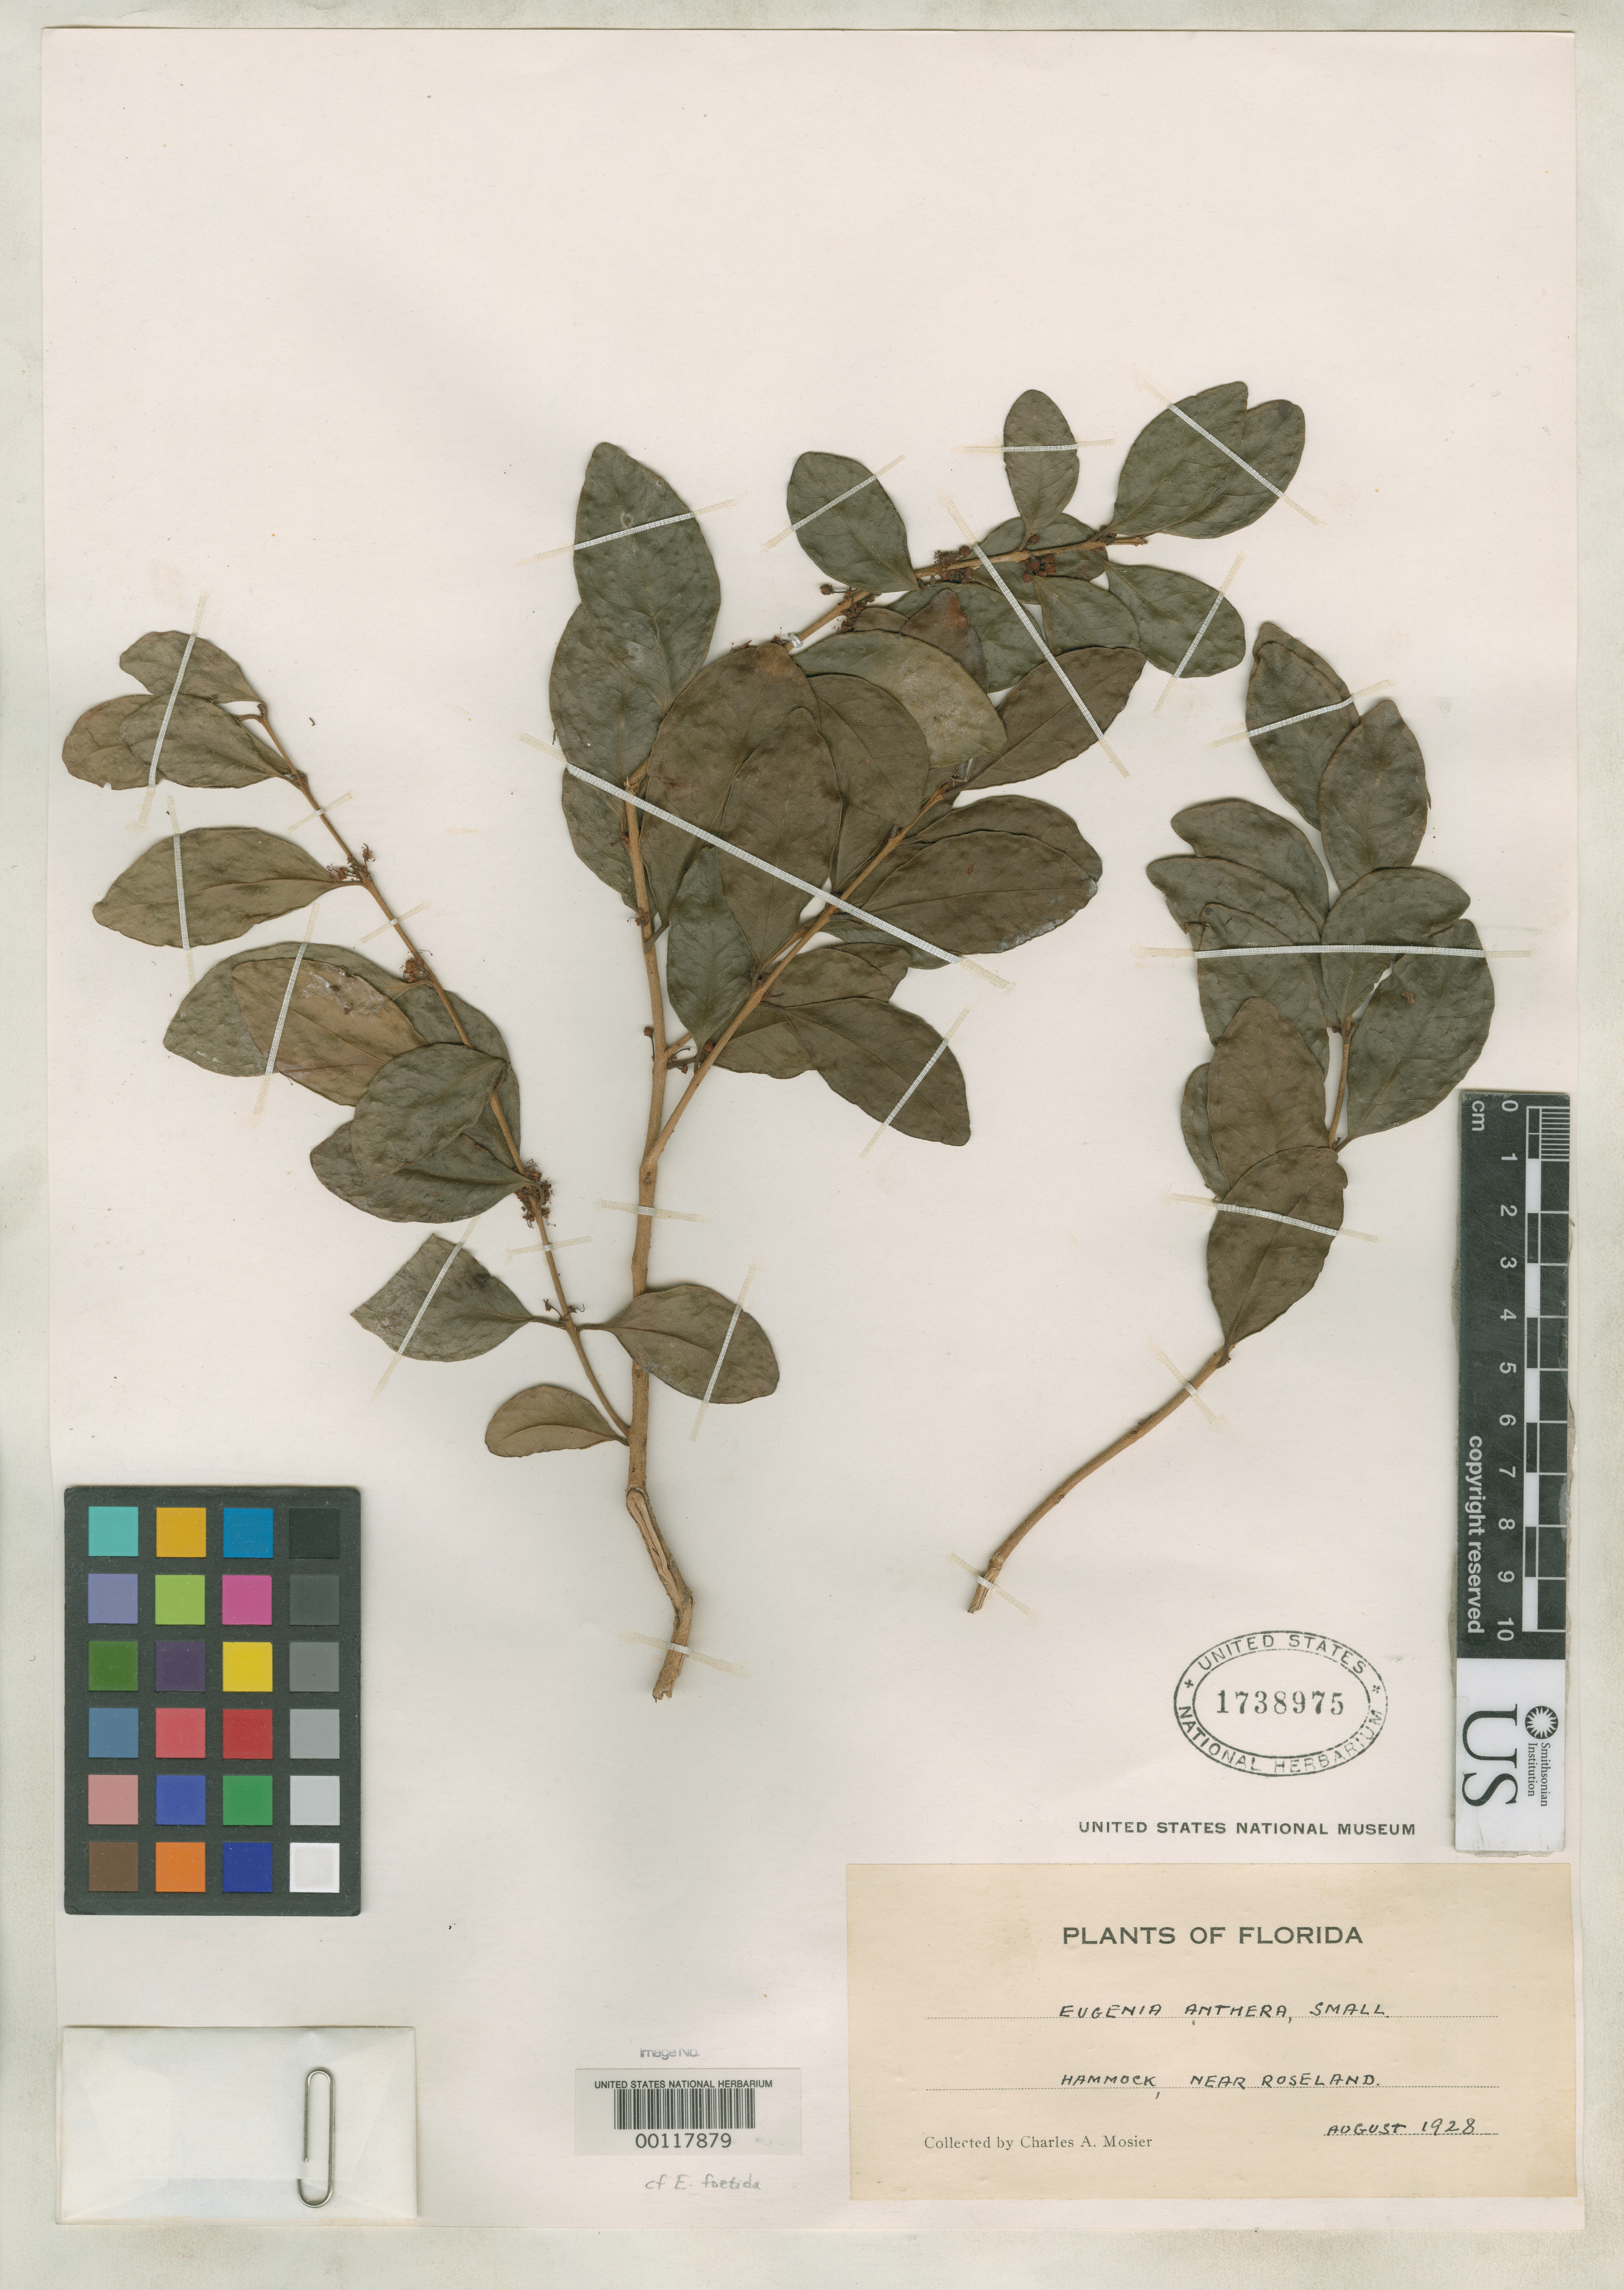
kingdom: Plantae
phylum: Tracheophyta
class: Magnoliopsida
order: Myrtales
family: Myrtaceae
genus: Eugenia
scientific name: Eugenia anthera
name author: Small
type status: Type Fragment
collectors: C. A. Mosier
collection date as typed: Aug 1928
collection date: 1928-08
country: United States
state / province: Florida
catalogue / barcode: US 1738975